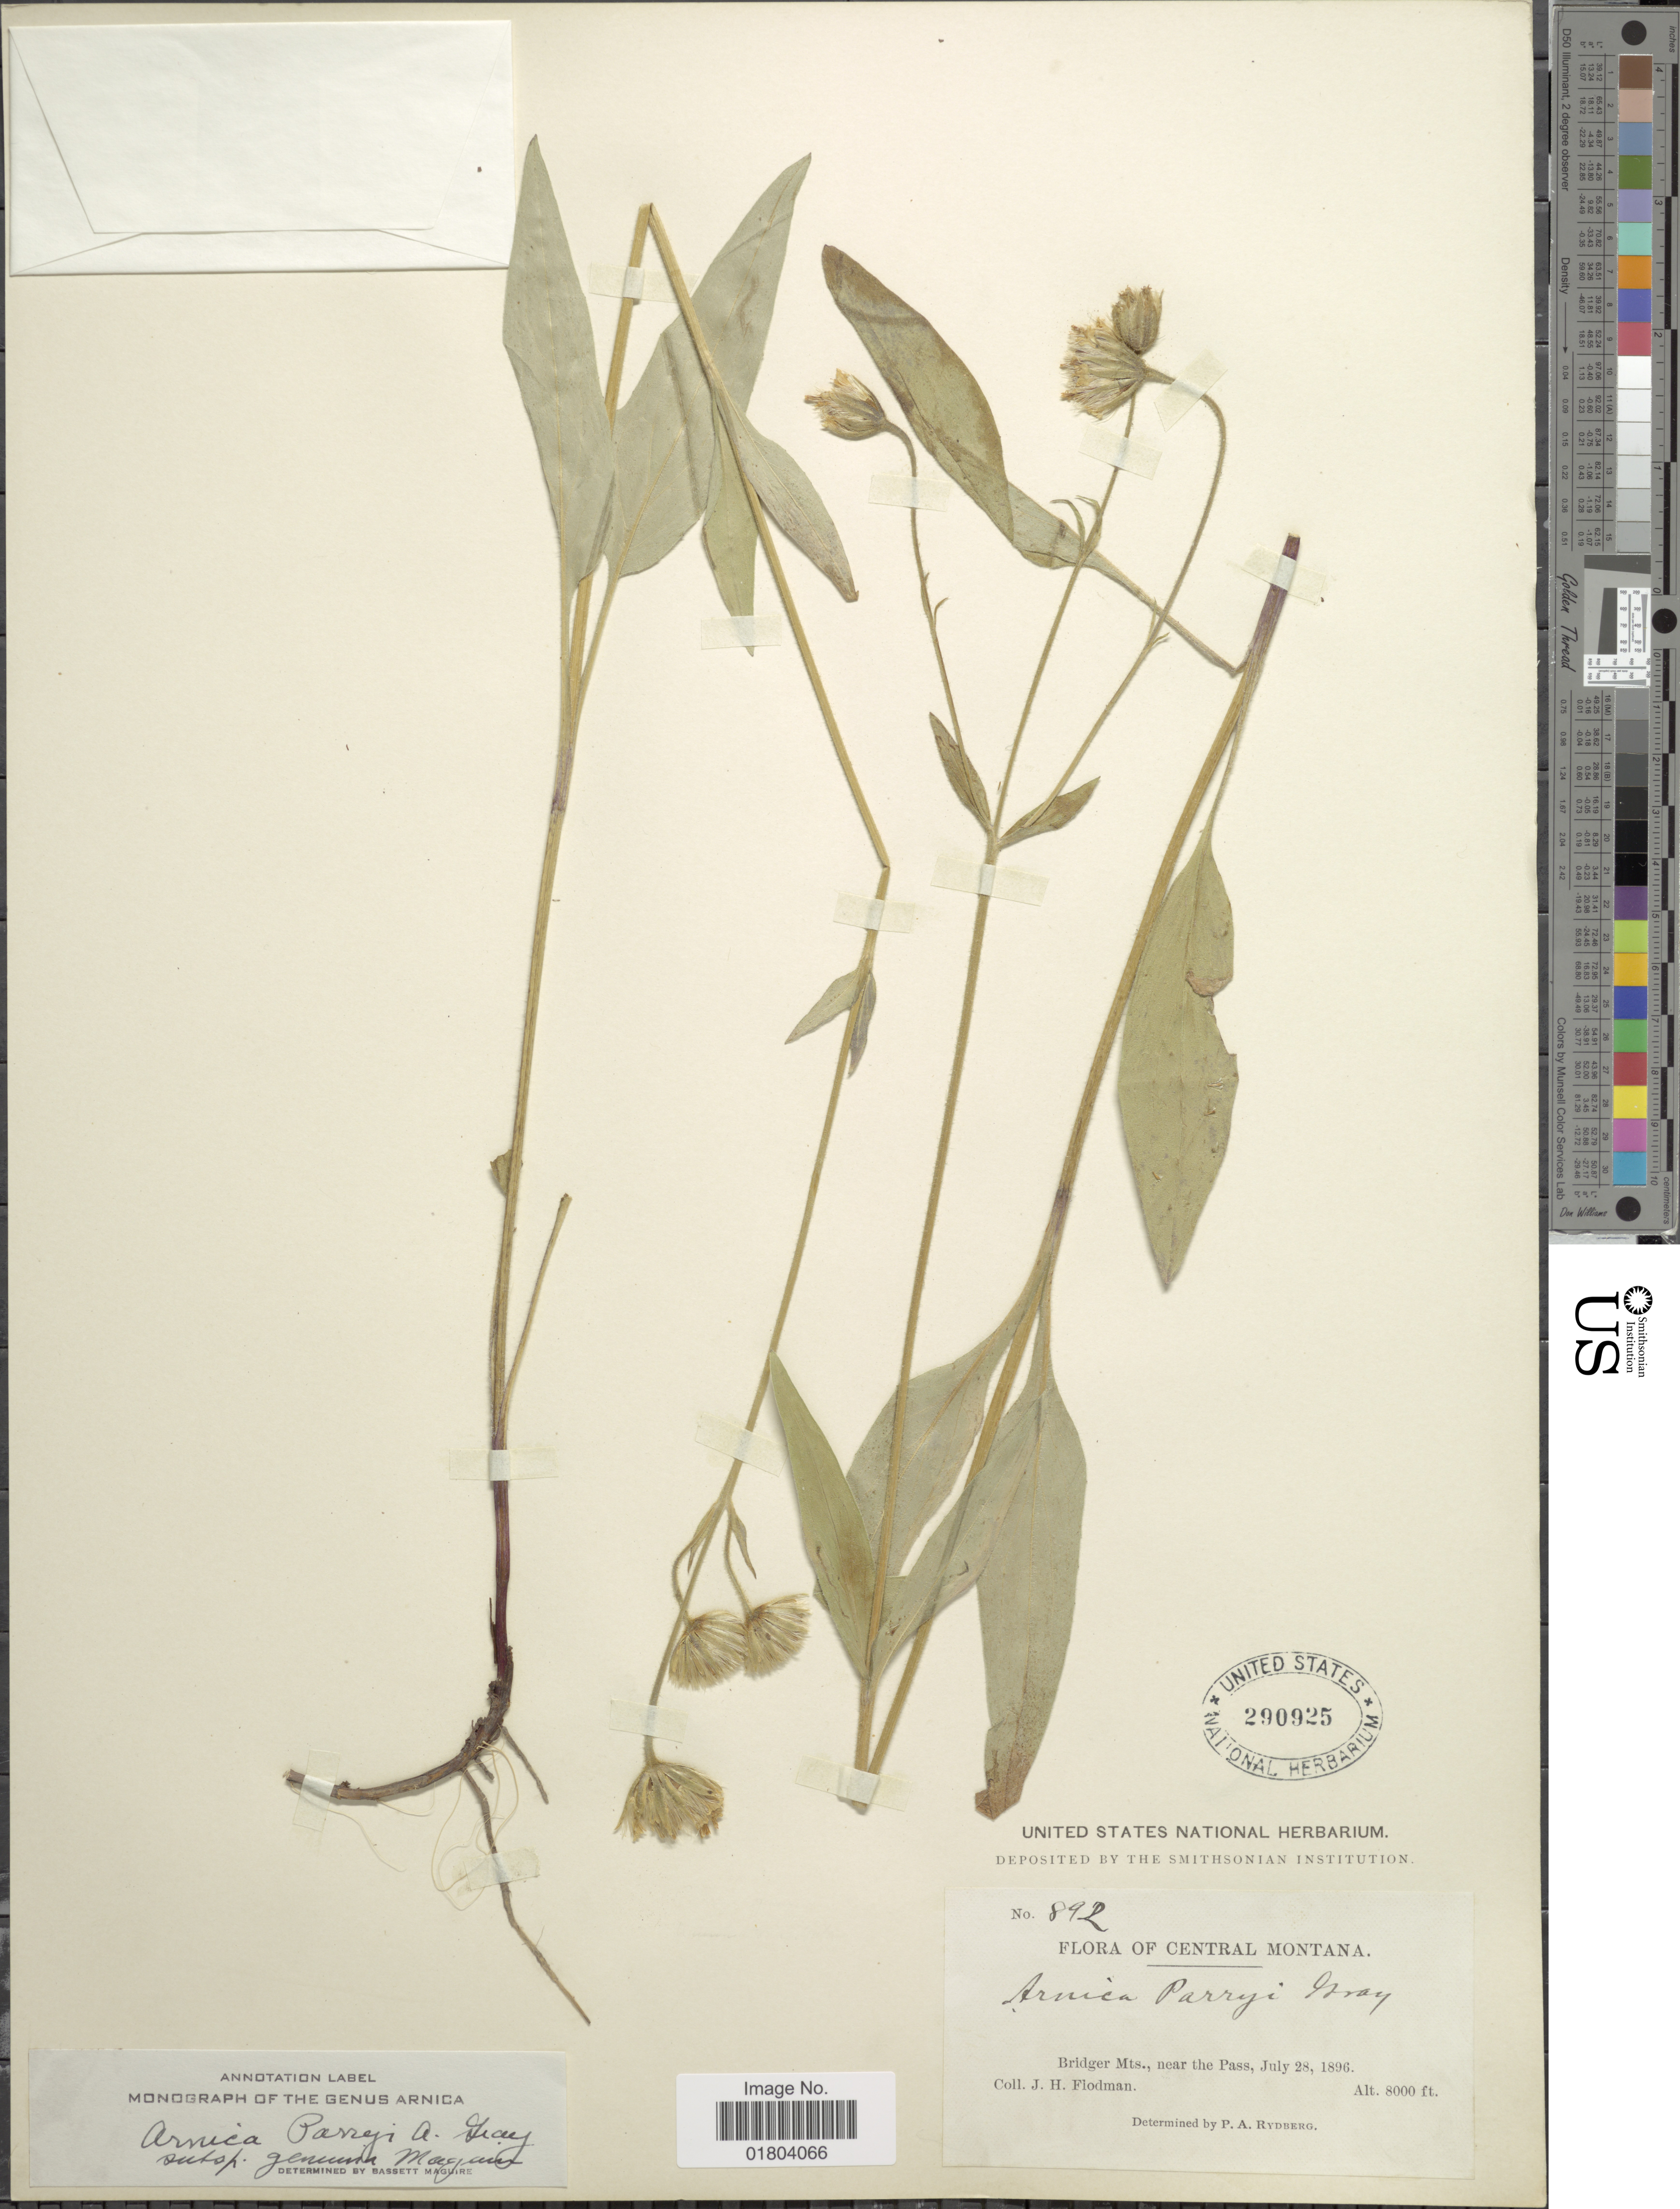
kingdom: Plantae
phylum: Tracheophyta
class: Magnoliopsida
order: Asterales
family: Asteraceae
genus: Arnica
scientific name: Arnica parryi subsp. sonnei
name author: (Greene) Maguire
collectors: J. Flodman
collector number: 892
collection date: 1896-07-28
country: United States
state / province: Montana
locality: Central Montana, Bridger Mts., near the Pass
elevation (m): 2438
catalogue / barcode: US 290925